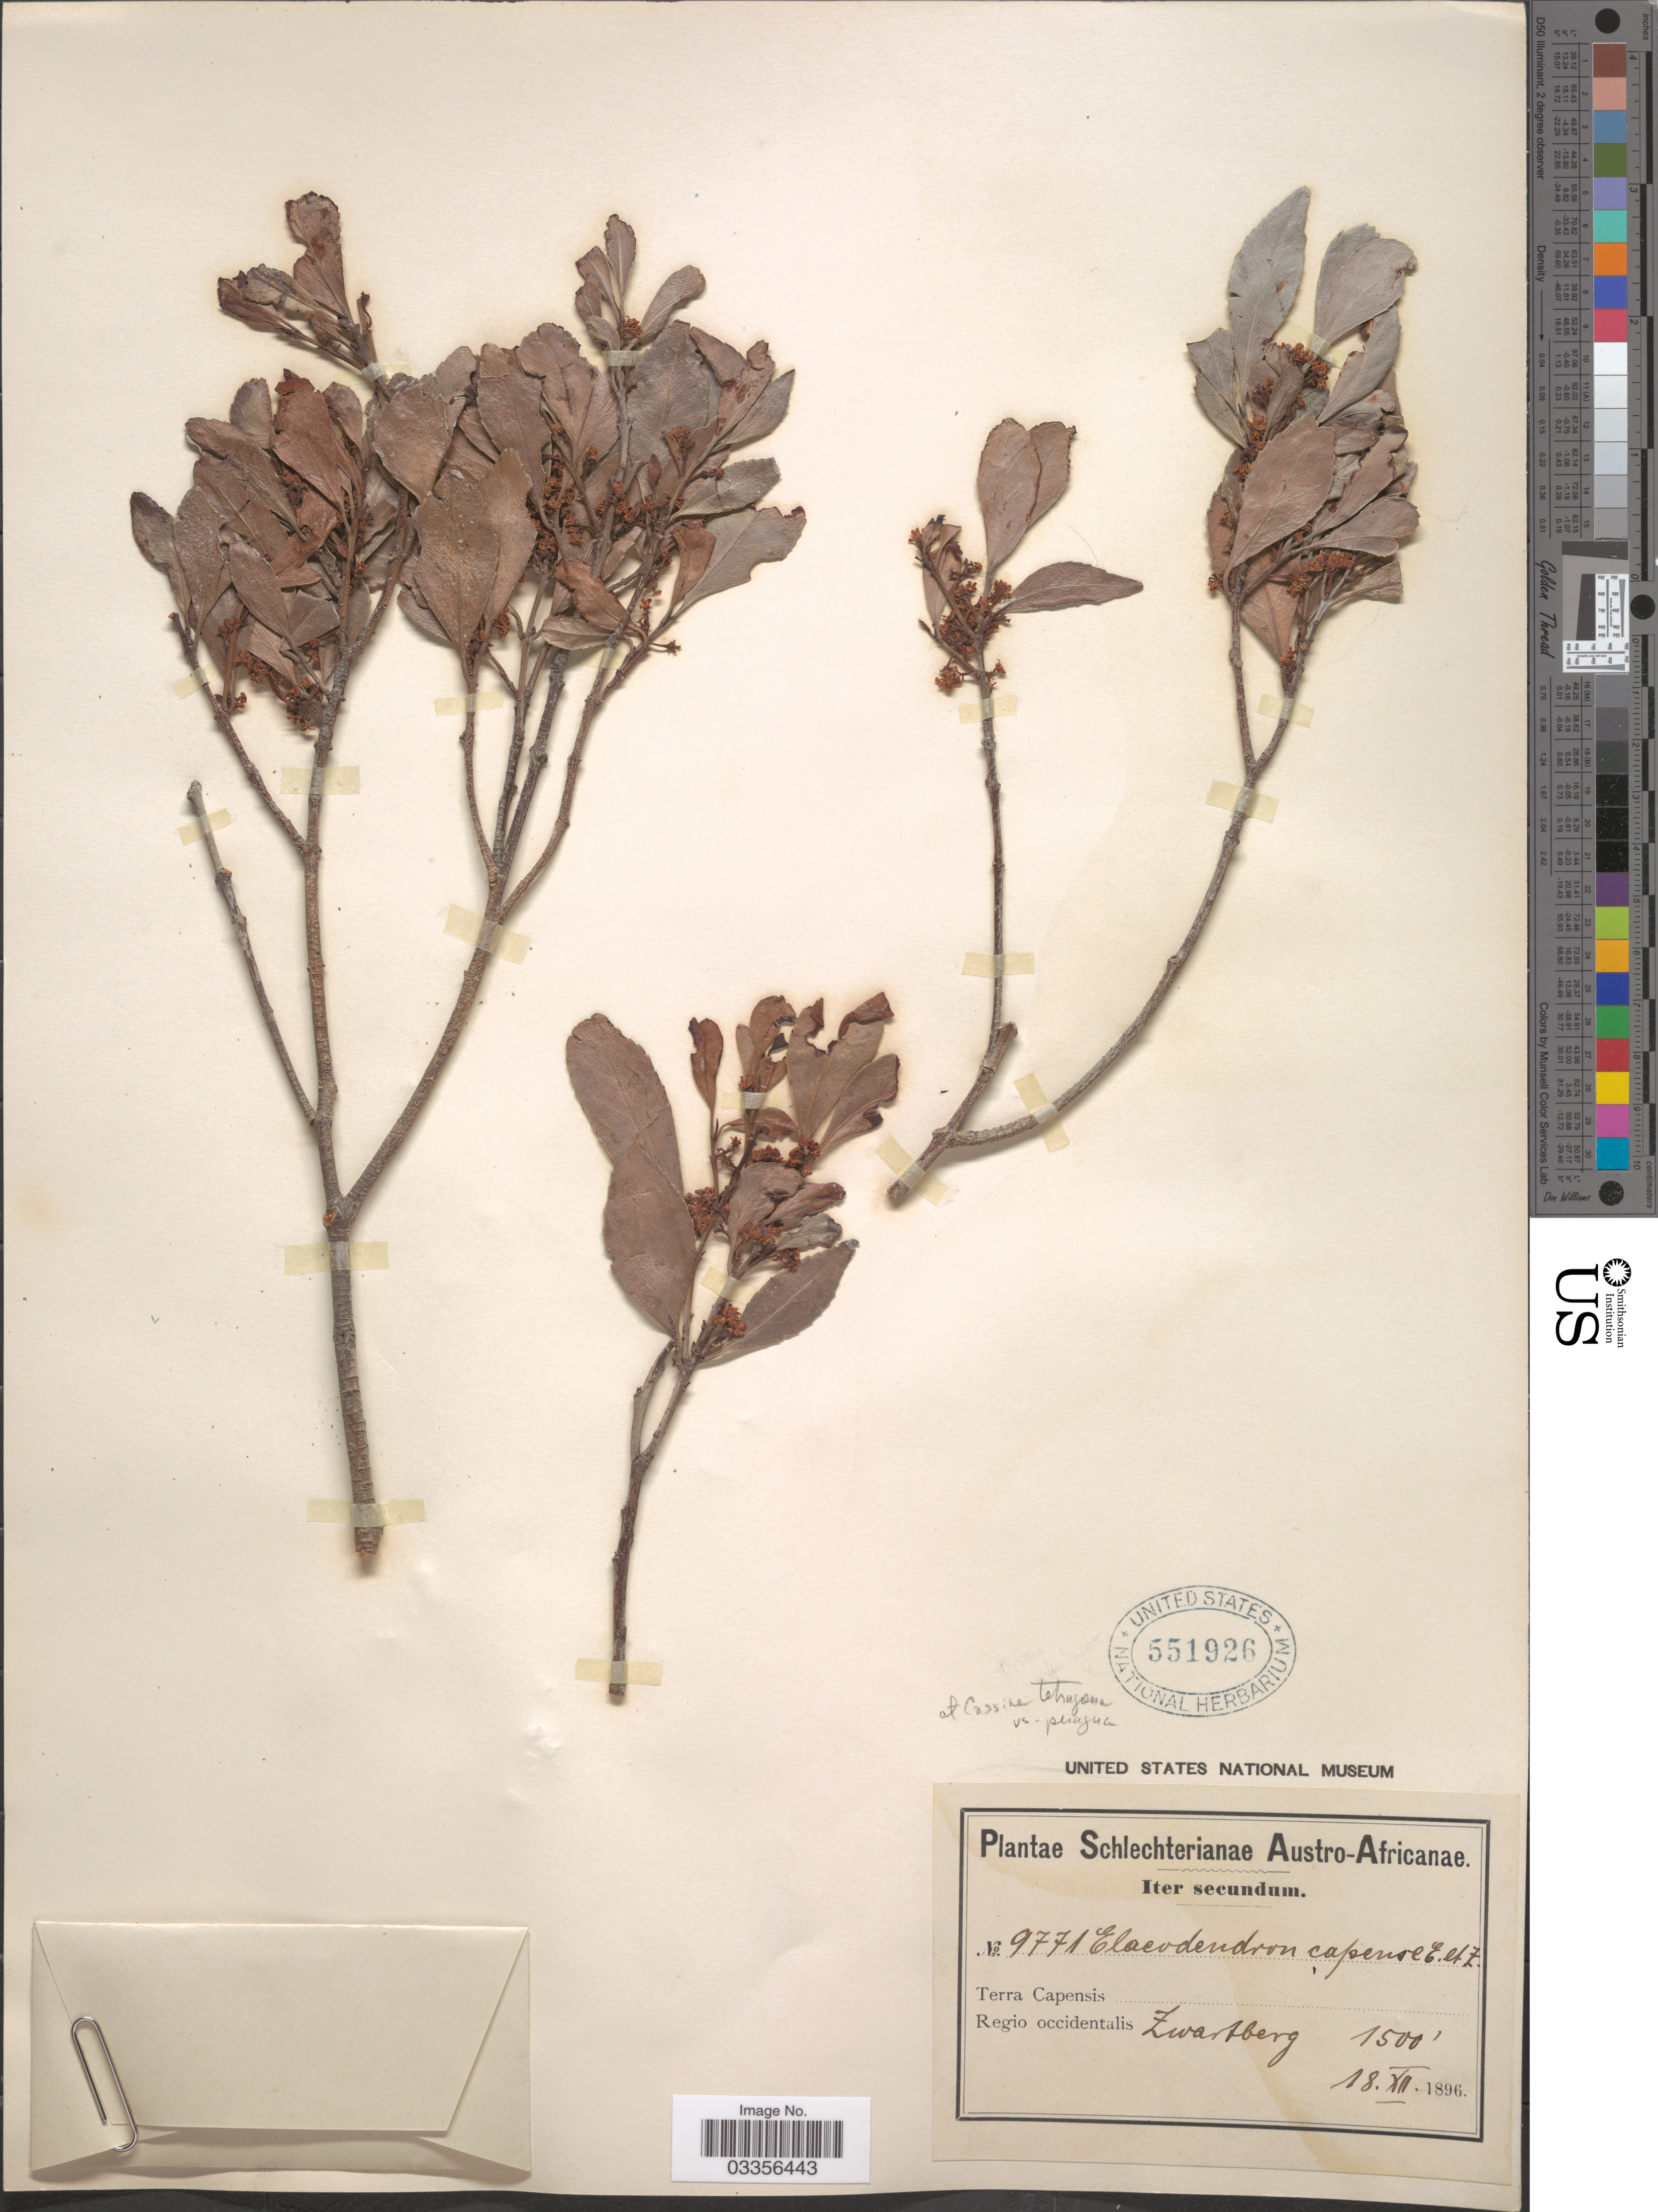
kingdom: Plantae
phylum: Tracheophyta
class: Magnoliopsida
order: Celastrales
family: Celastraceae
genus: Cassine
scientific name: Cassine peragua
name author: L.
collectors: Schlechter, --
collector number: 9771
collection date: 1896-12-18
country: South Africa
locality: Austro-Africanae, Terra Capensis, Regio occidentalis, Zwartberg.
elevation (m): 457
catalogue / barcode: US 551926